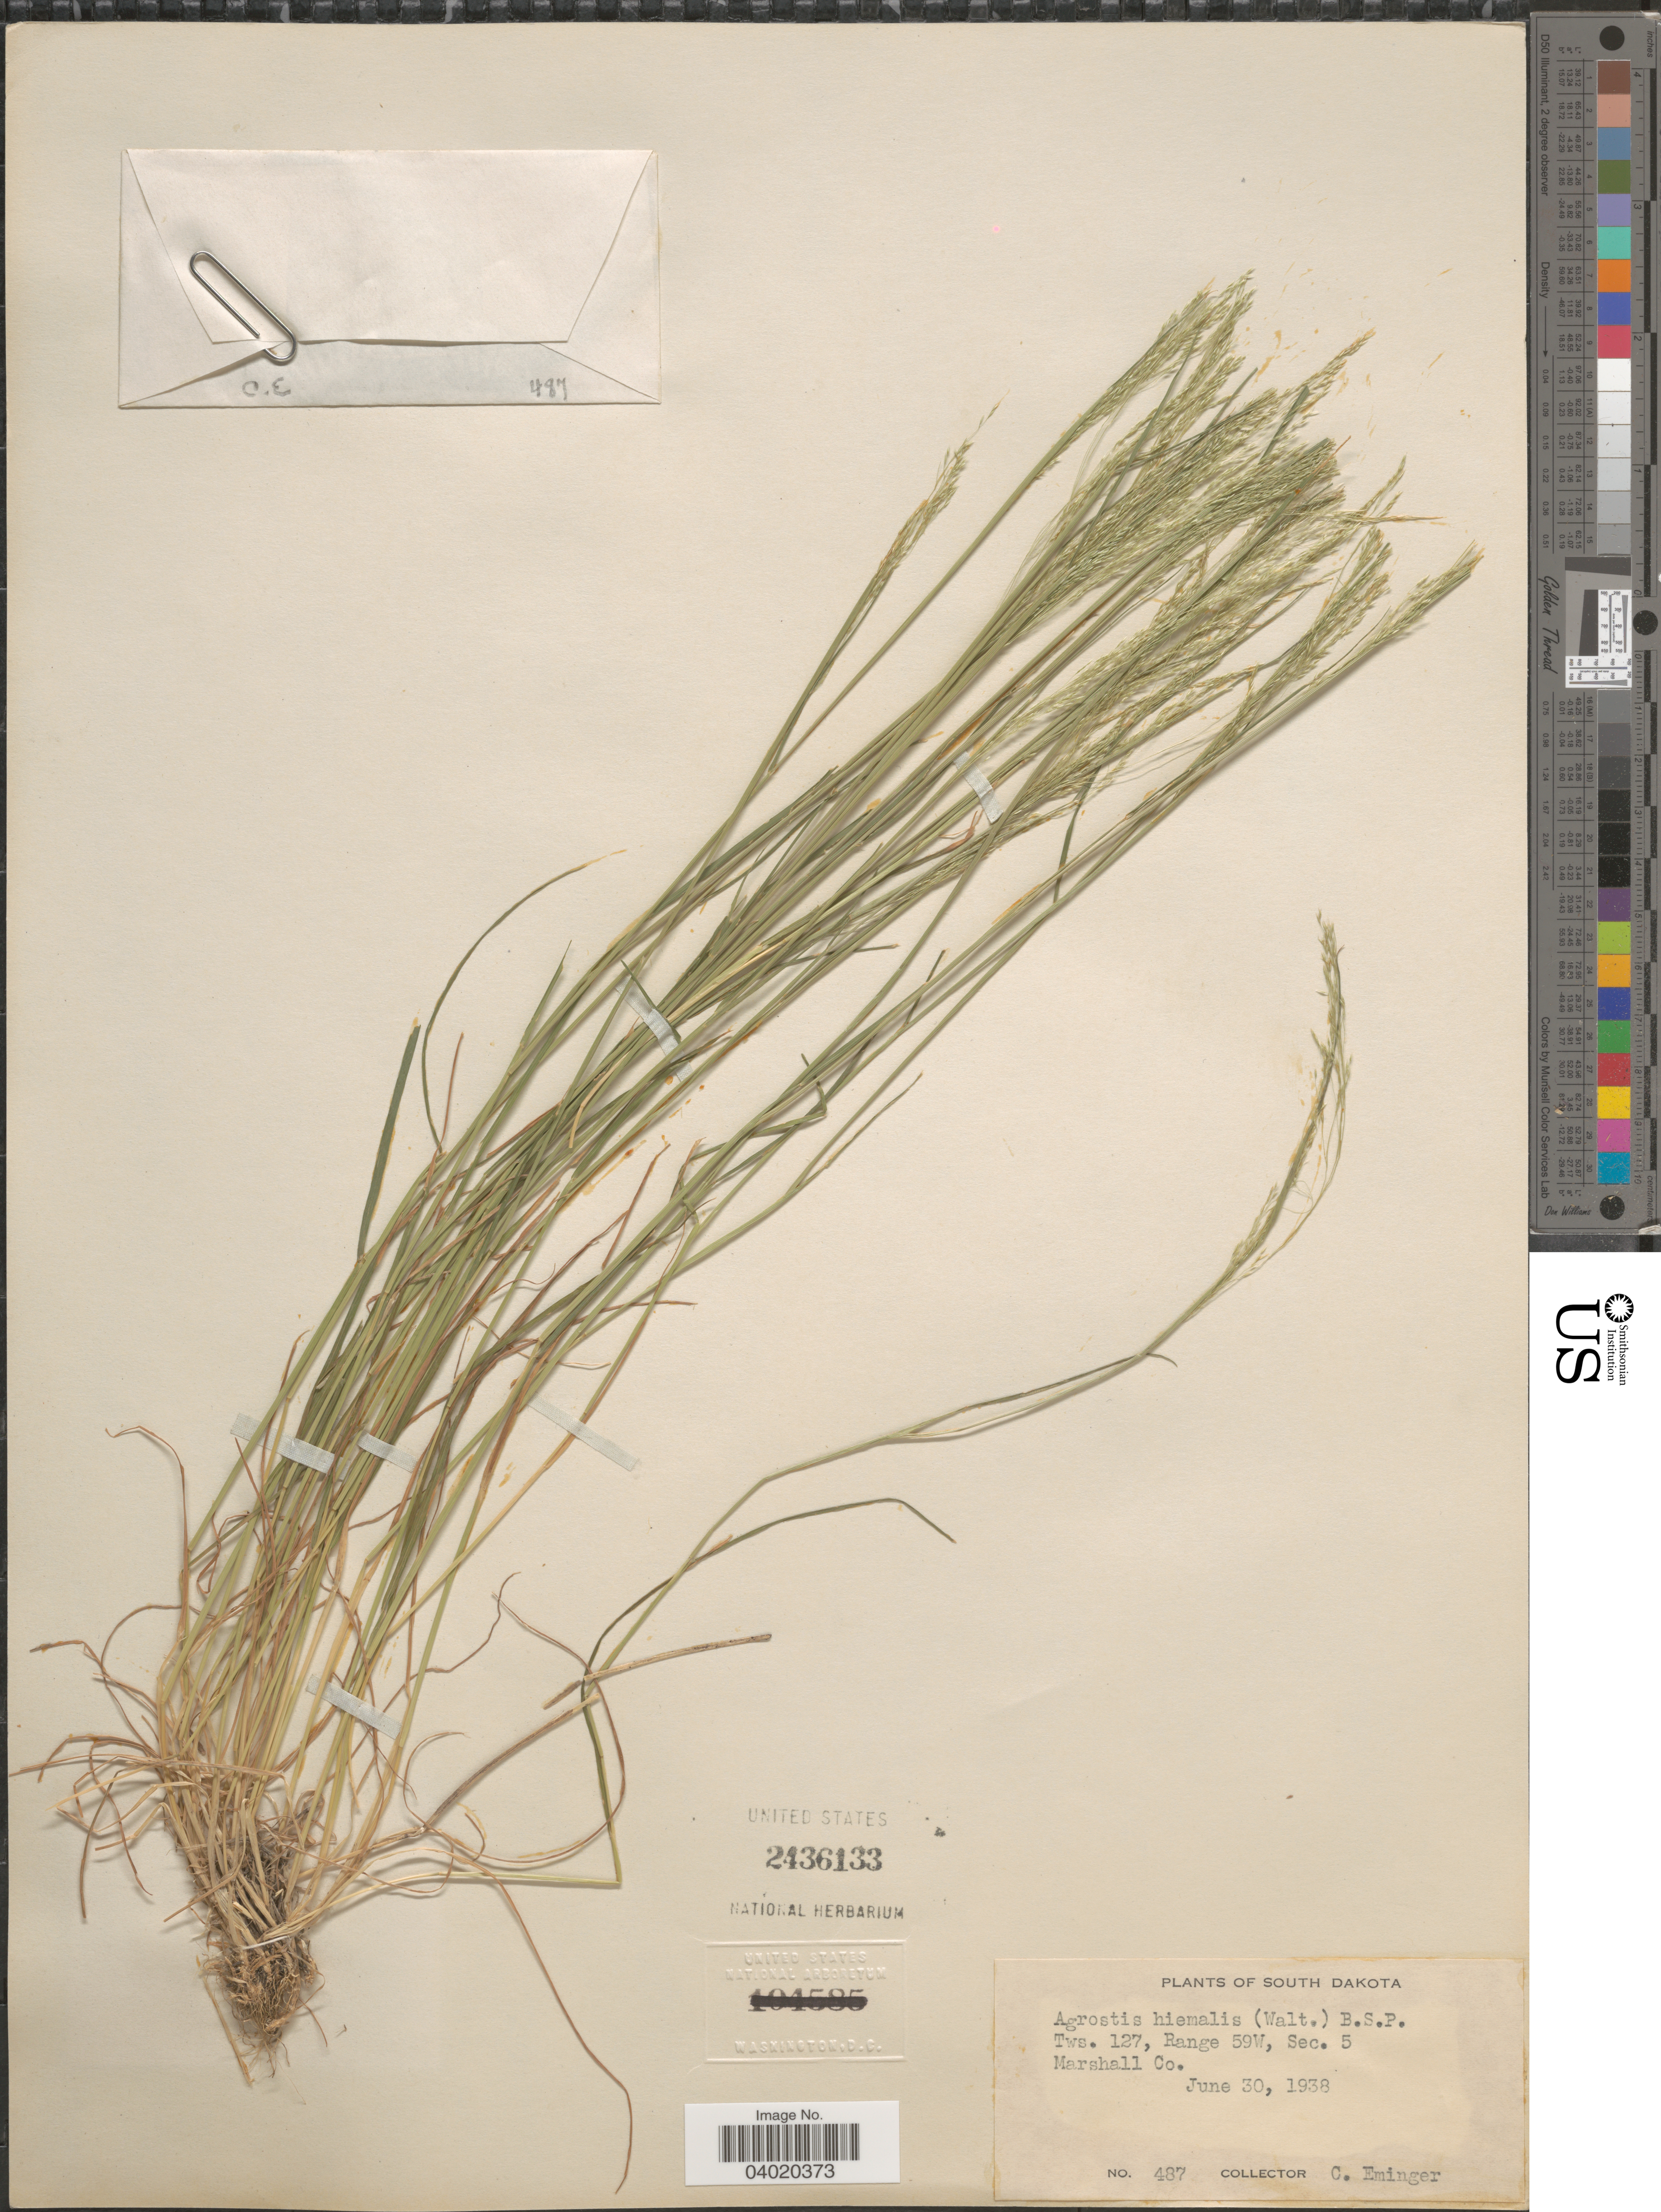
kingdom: Plantae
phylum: Tracheophyta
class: Liliopsida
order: Poales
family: Poaceae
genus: Agrostis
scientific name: Agrostis hyemalis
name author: (Walter) Britton et al.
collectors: C. Eminger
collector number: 487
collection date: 1938-06-30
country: United States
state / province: South Dakota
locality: Tws. 127, Range 59W, Sec. 5. Marshall Co.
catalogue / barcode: US 2436133